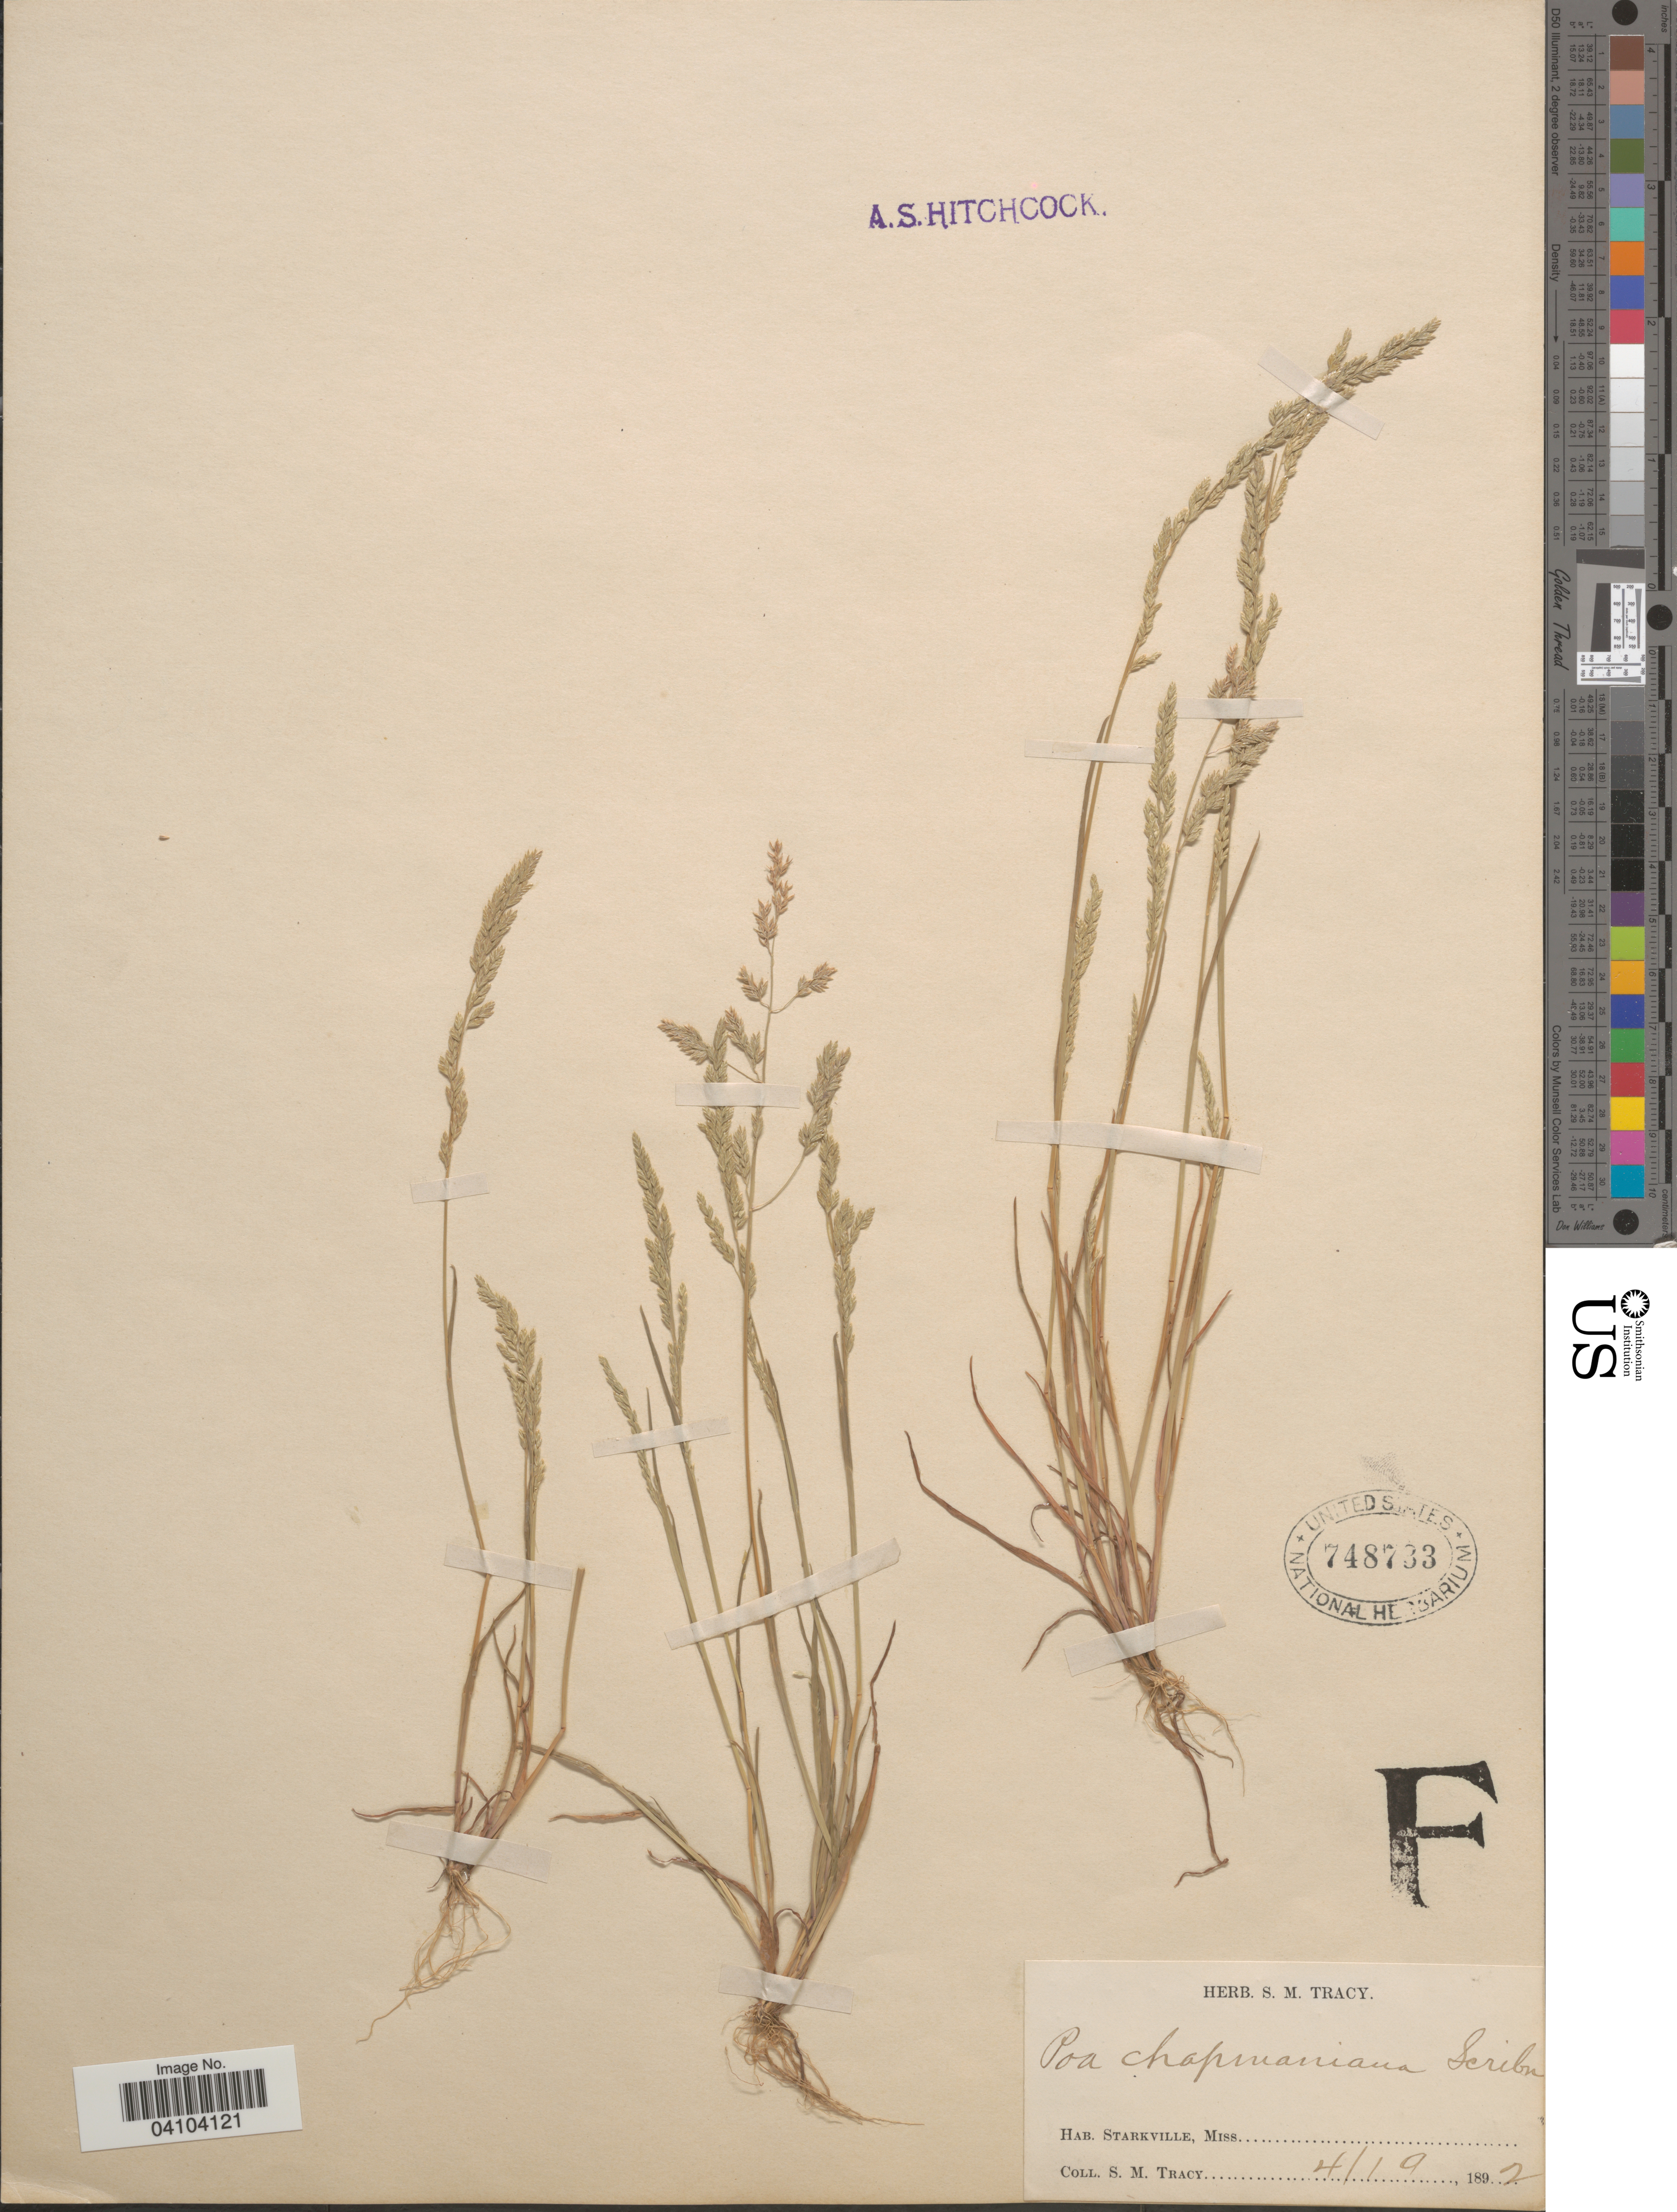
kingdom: Plantae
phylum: Tracheophyta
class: Liliopsida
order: Poales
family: Poaceae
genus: Poa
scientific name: Poa chapmaniana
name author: Scribn.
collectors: S. M. Tracy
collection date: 1892-04-19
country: United States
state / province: Mississippi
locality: Starkville.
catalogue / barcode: US 748733